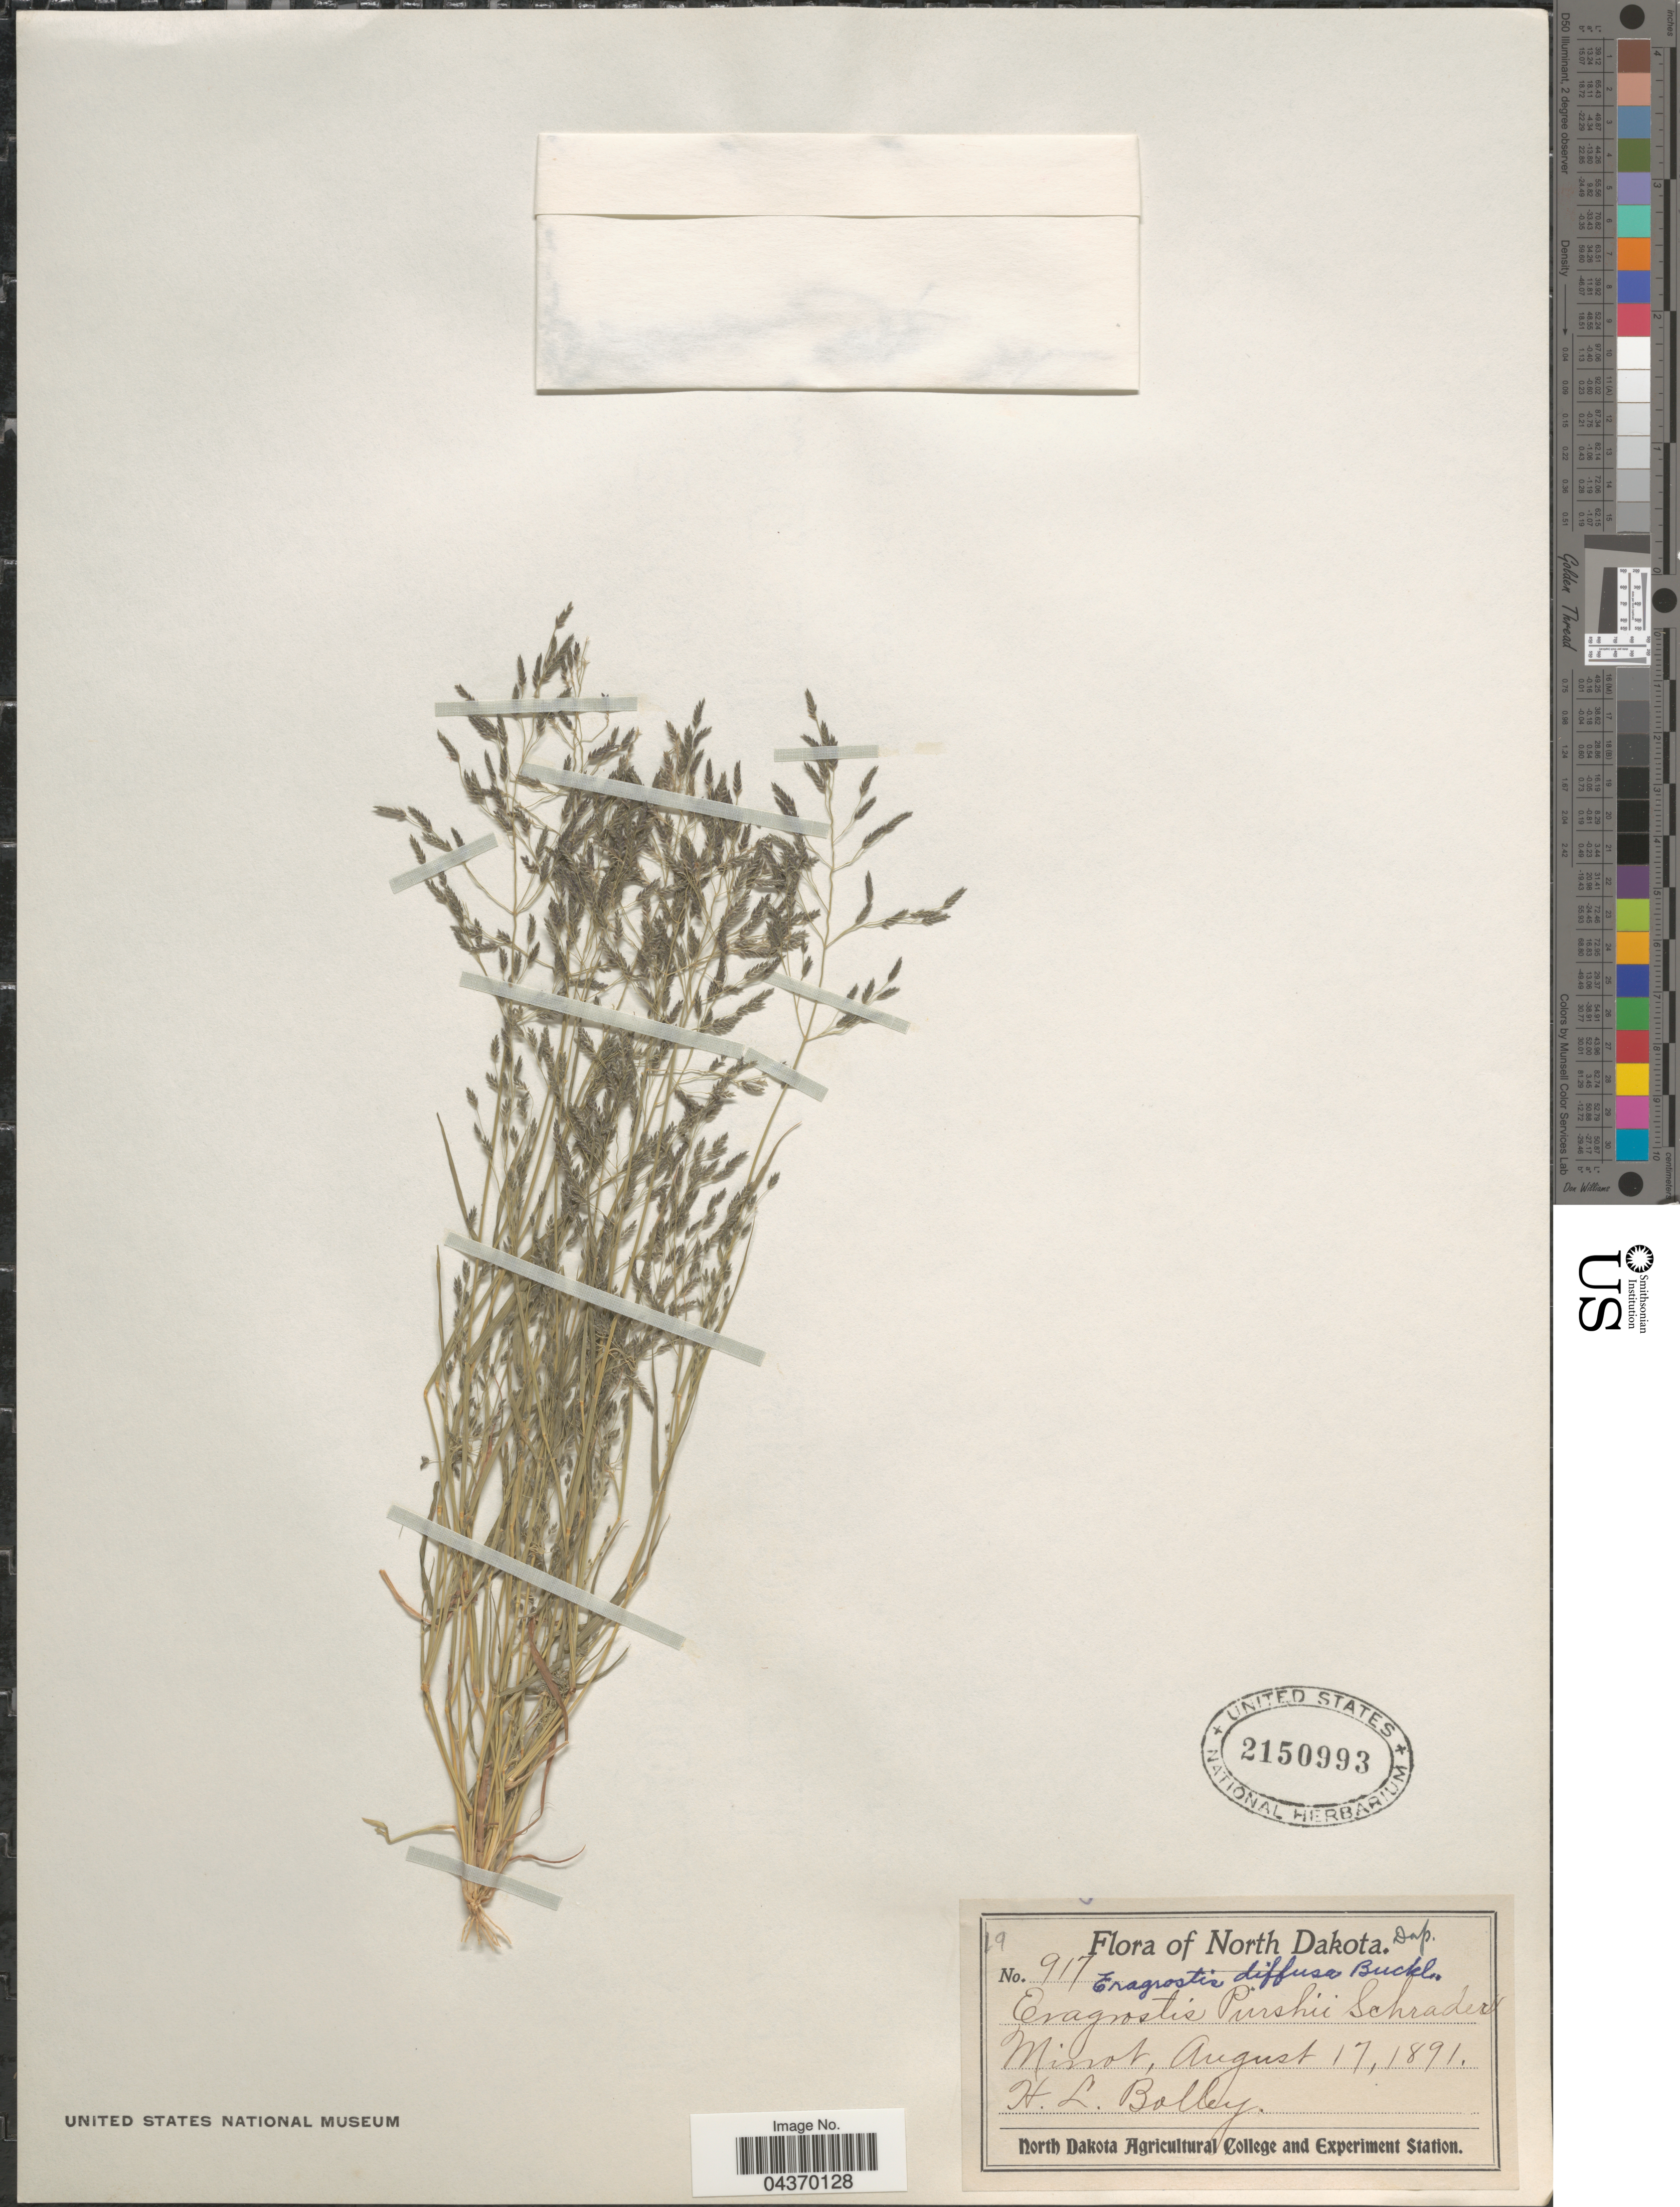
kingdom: Plantae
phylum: Tracheophyta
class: Liliopsida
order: Poales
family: Poaceae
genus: Eragrostis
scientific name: Eragrostis pectinacea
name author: (Michx.) Nees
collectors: H. Bolley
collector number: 917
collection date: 1891-08-17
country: United States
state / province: North Dakota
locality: Minot.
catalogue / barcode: US 2150993